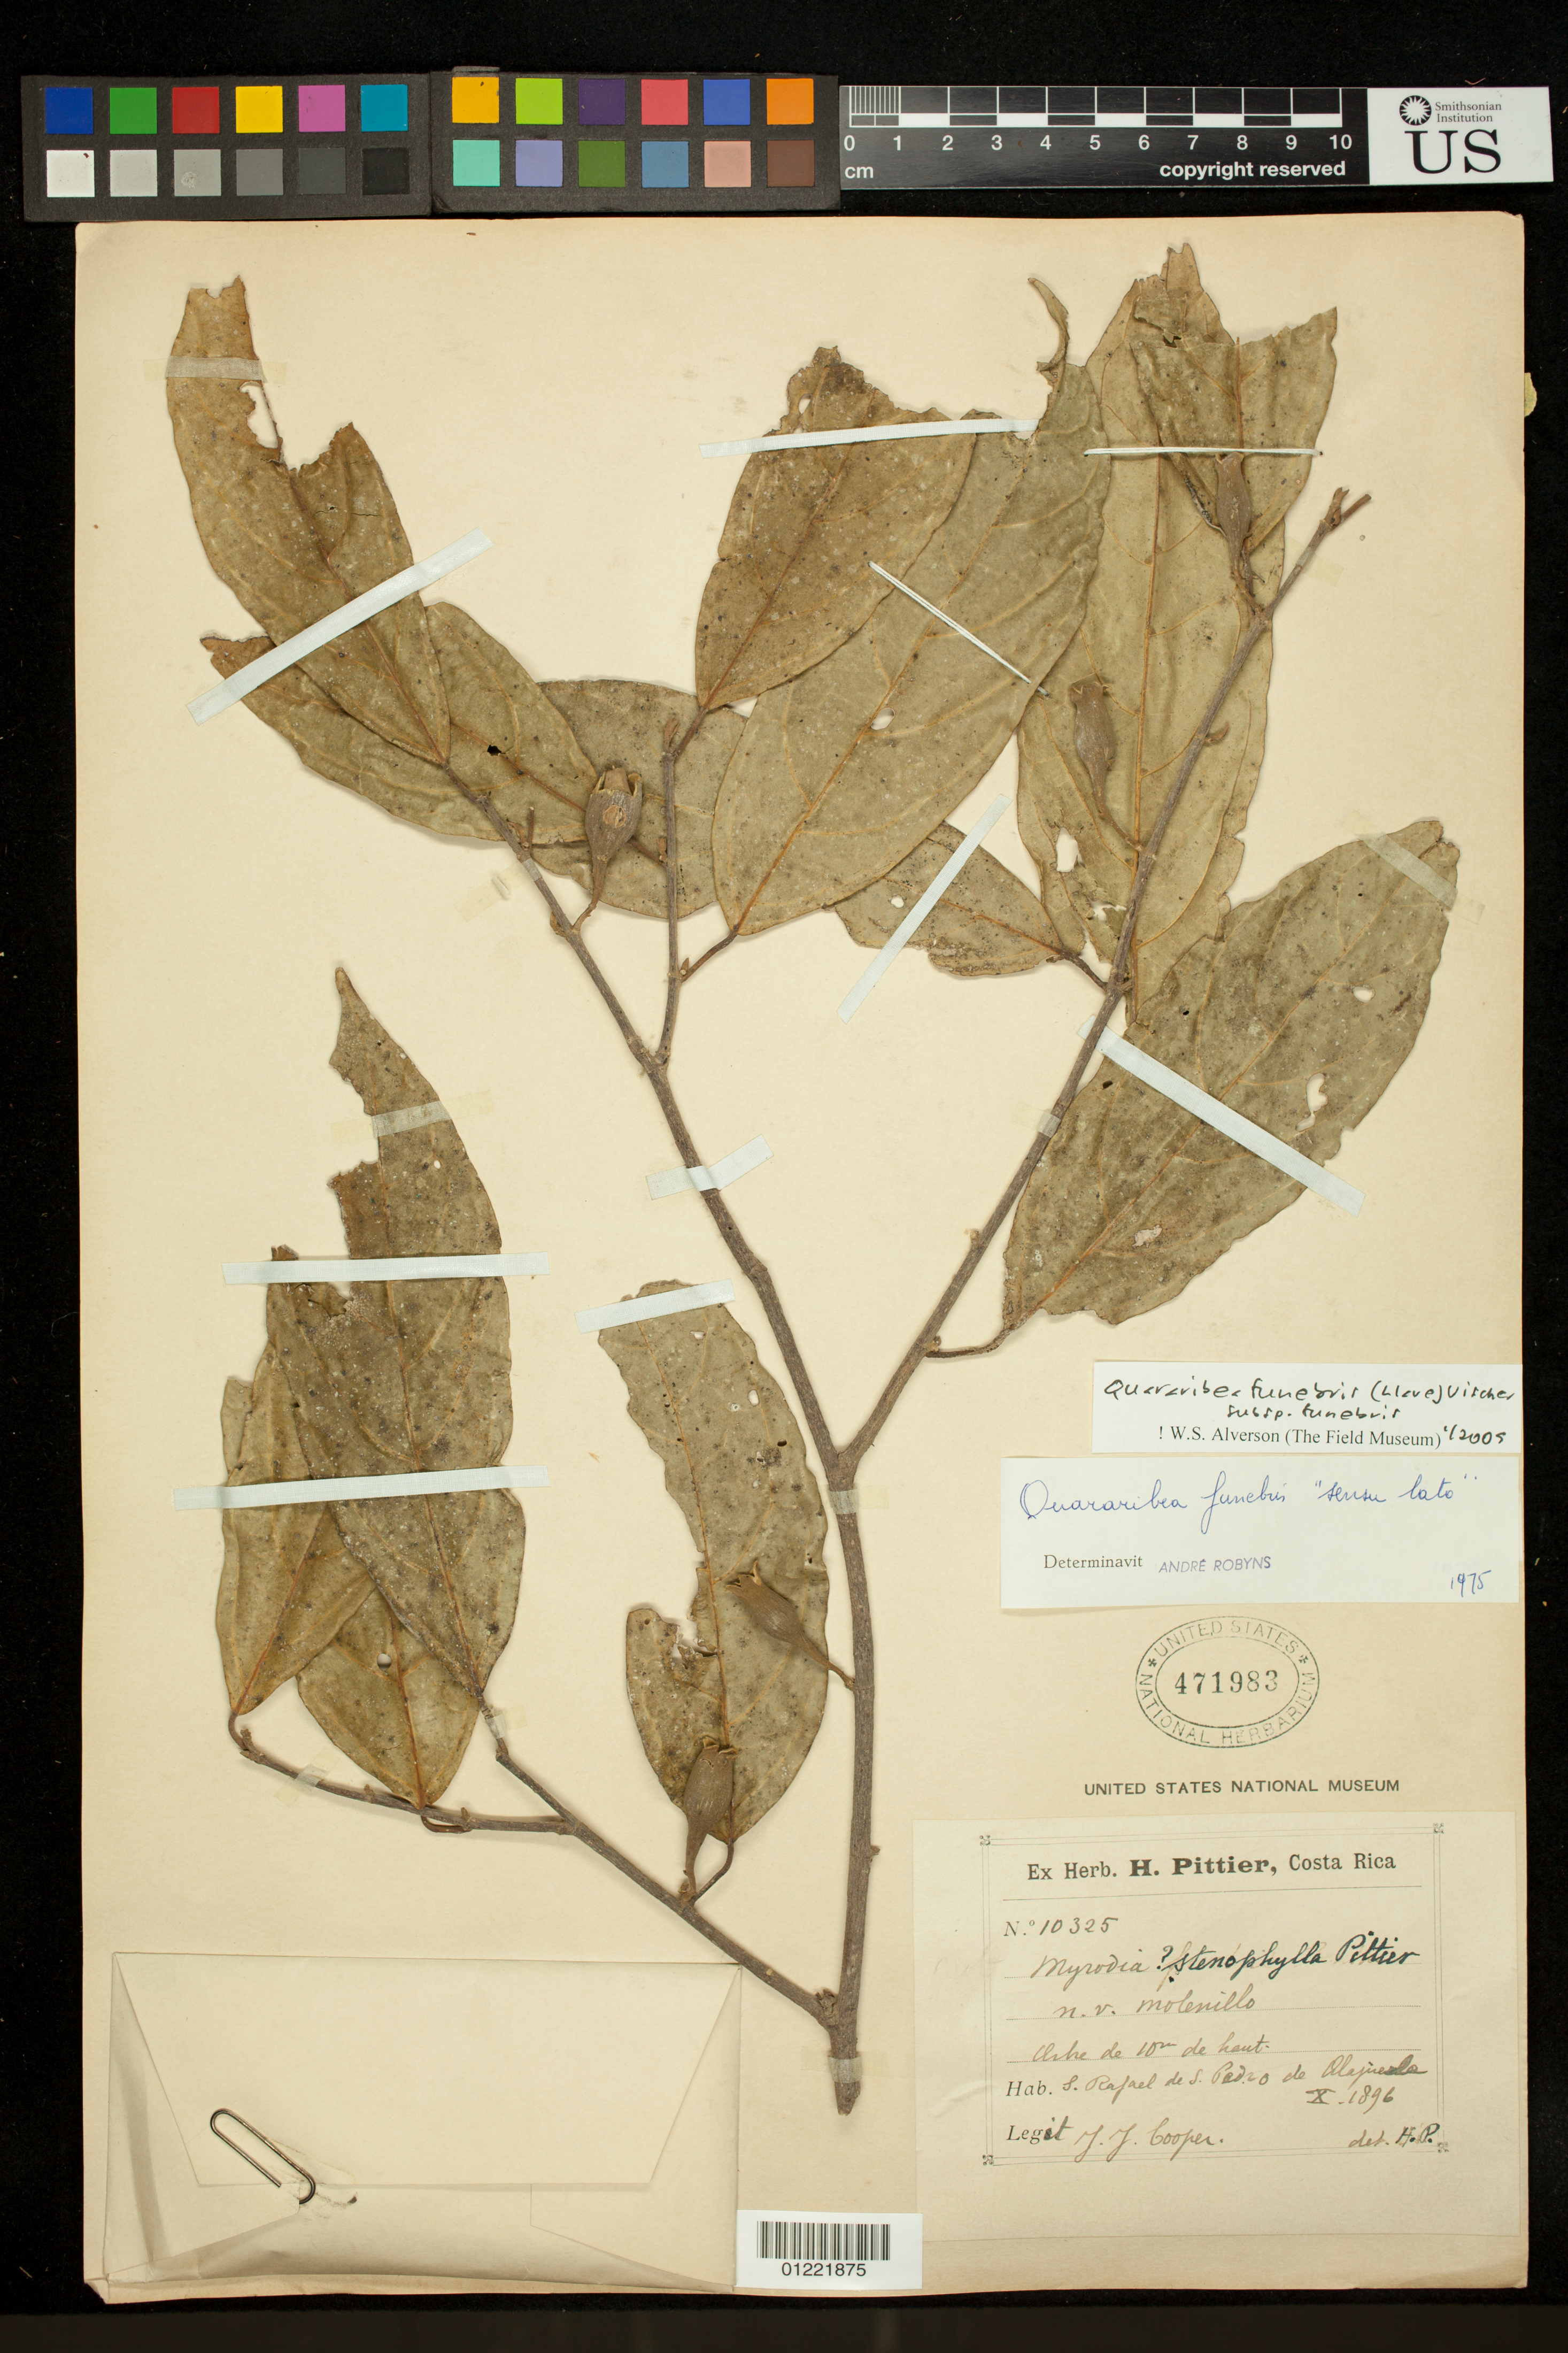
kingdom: Plantae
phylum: Tracheophyta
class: Magnoliopsida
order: Malvales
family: Malvaceae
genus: Quararibea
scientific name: Quararibea funebris subsp. funebris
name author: (La Llave) Vischer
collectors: J. J. Cooper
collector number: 10325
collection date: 1896-10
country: Costa Rica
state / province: Alajuela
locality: S. Rafael de S. Pedro.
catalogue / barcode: US 471983